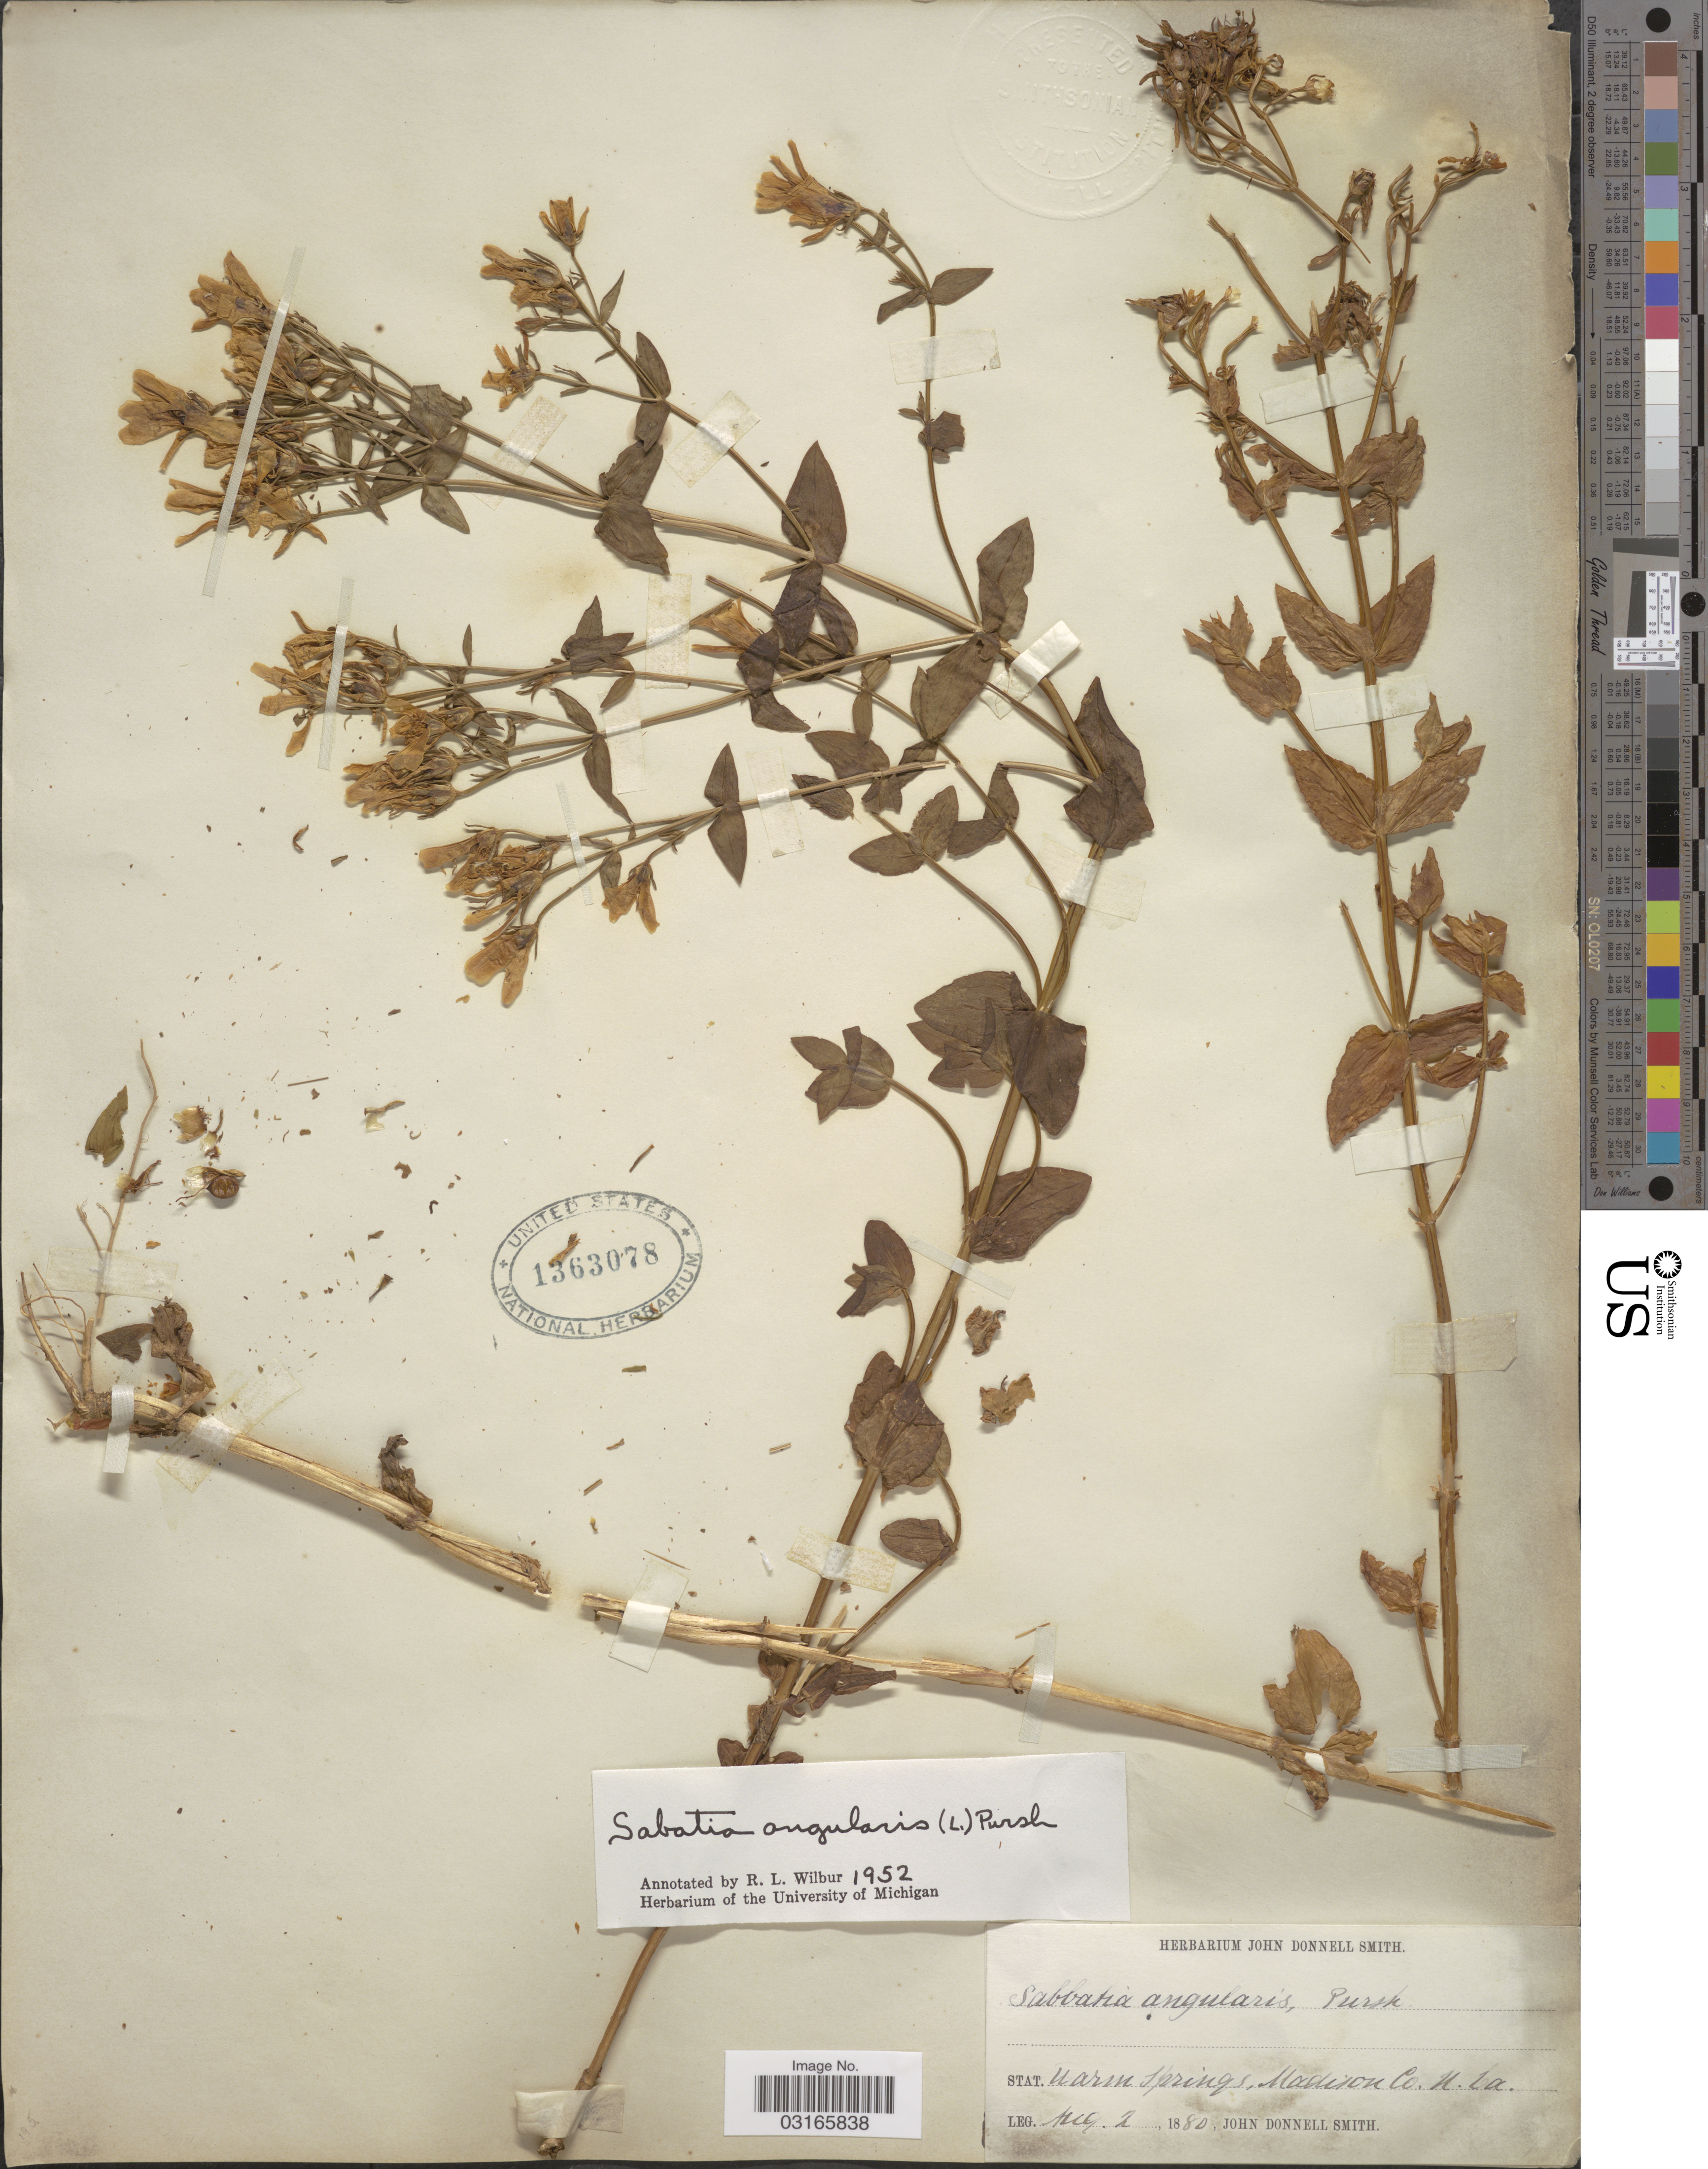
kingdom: Plantae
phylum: Tracheophyta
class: Magnoliopsida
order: Gentianales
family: Gentianaceae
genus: Sabatia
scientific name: Sabatia angularis (L.) Pursh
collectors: J. Donnell Smith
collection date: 1880-08-02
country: United States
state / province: North Carolina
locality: Stat. Warm Springs, Madison Co.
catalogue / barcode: US 1363078